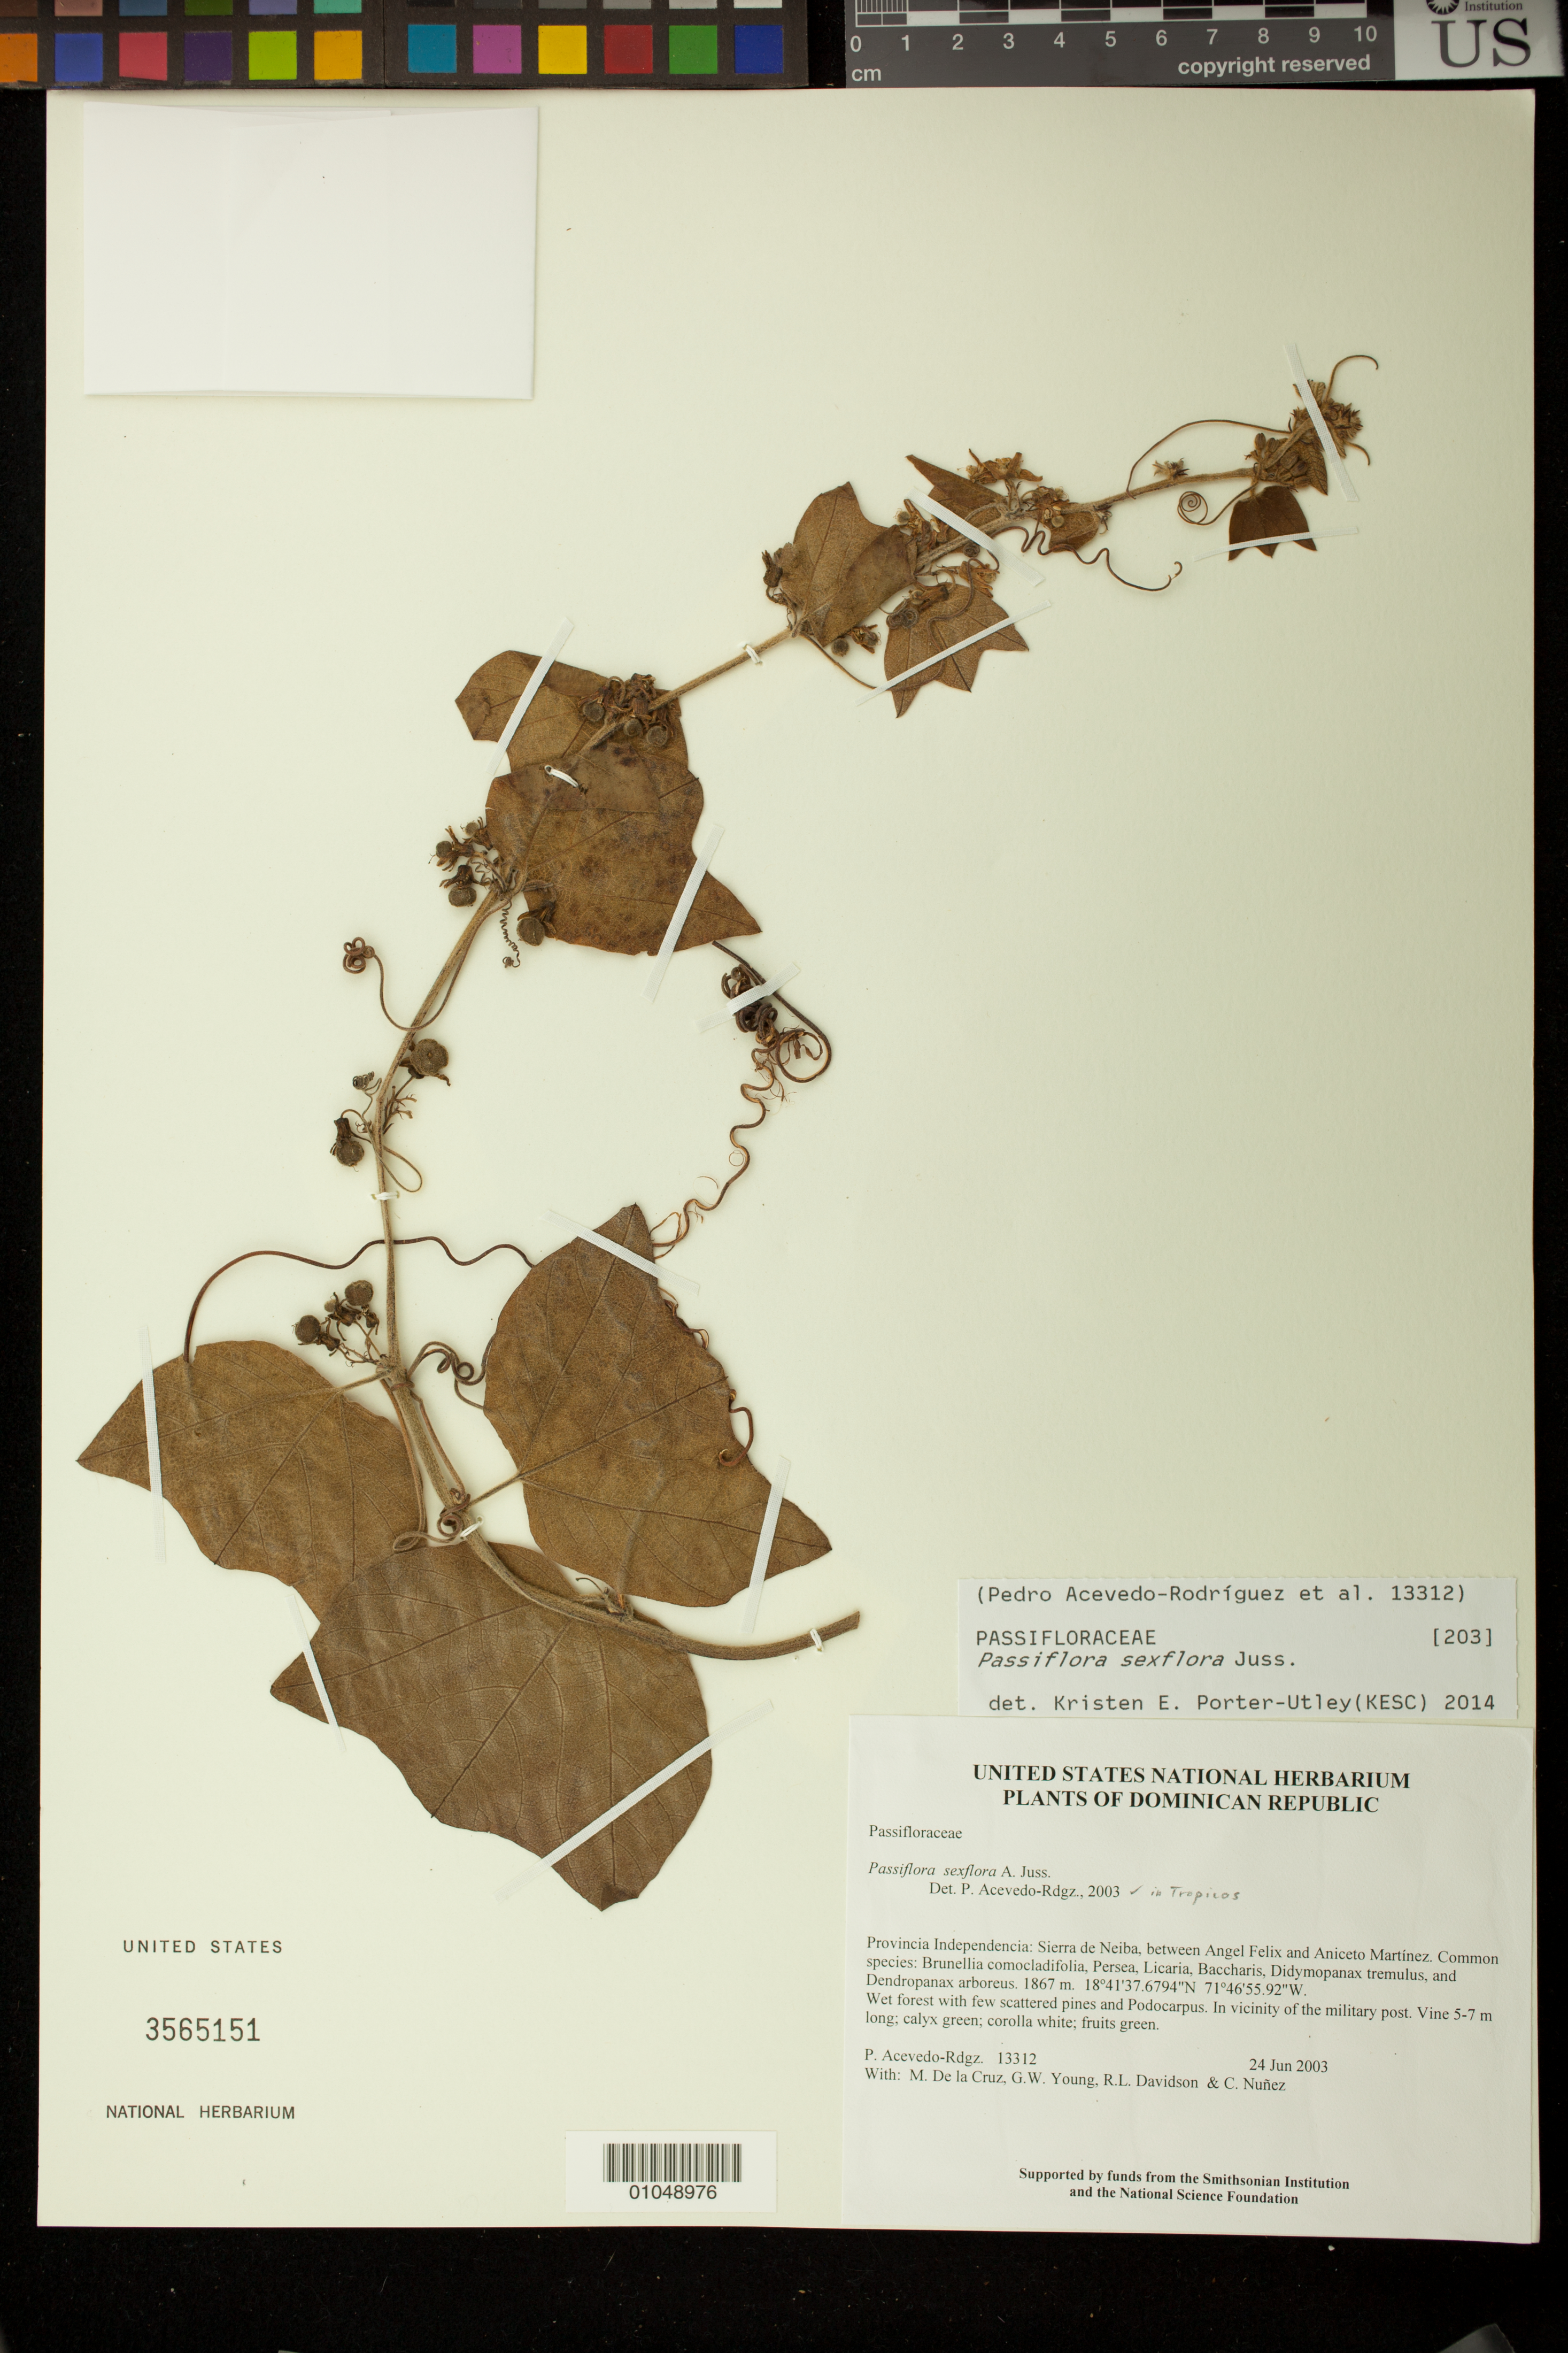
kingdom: Plantae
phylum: Tracheophyta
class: Magnoliopsida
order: Malpighiales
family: Passifloraceae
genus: Passiflora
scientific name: Passiflora sexflora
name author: Juss.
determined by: Acevedo-Rodríguez, P., (BOT), Smithsonian Institution - National Museum of Natural History (UNITED STATES)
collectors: P. Acevedo-Rodr., M. de la Cruz, J. Rawlins, G. Young, R. Davidson & C. Nunez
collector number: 13312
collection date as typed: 24 Jun 2003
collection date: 2003-06-24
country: Dominican Republic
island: Hispaniola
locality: Provincia Independencia: Sierra de Neiba, between Angel Felix and Aniceto Martínez. Common species: Brunellia comocladifolia, Persea, Licaria, Baccharis, Didymopanax tremulus, and Dendropanax arboreus.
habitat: Wet forest with few scattered pines and Podocarpus. In vicinity of the military post.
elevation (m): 1867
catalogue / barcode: US 3565151